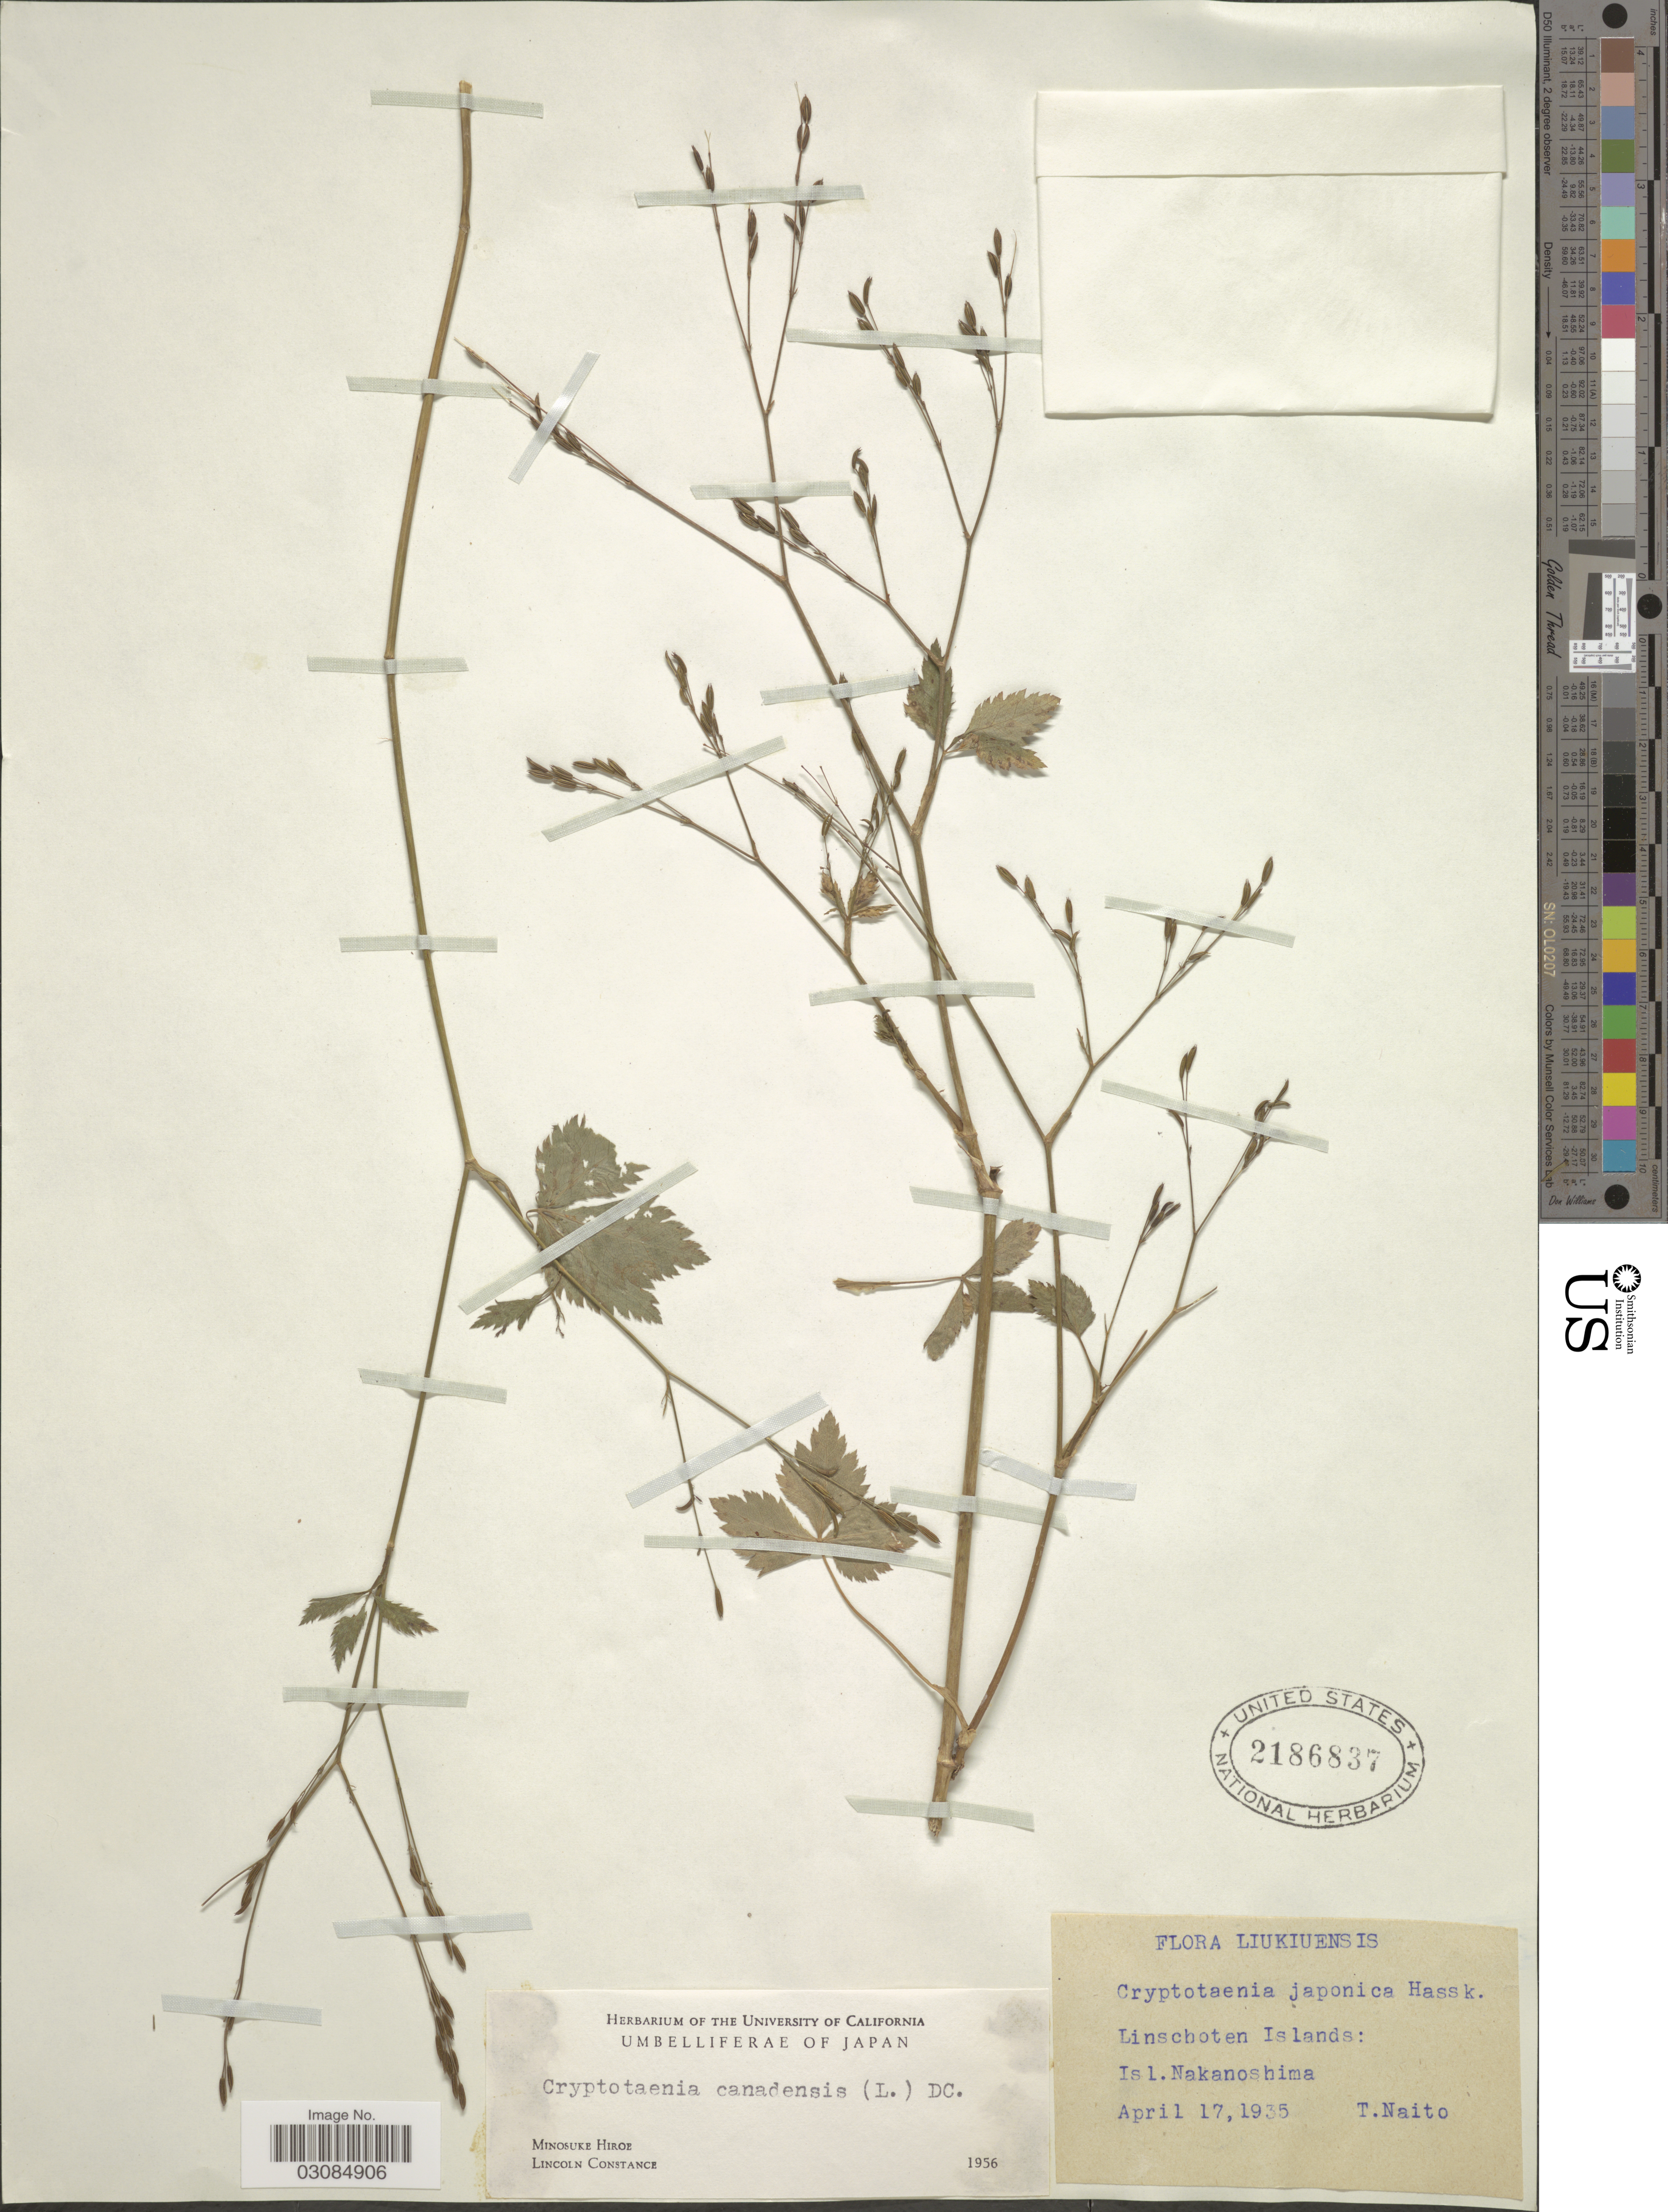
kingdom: Plantae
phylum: Tracheophyta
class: Magnoliopsida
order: Apiales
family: Apiaceae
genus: Cryptotaenia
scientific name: Cryptotaenia canadensis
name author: (L.) DC.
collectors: T. Naito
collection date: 1935-04-17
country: Japan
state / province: Okinawa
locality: Liukiuensis. Linschoten Islands: Isl. Nakanoshima.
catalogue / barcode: US 2186837